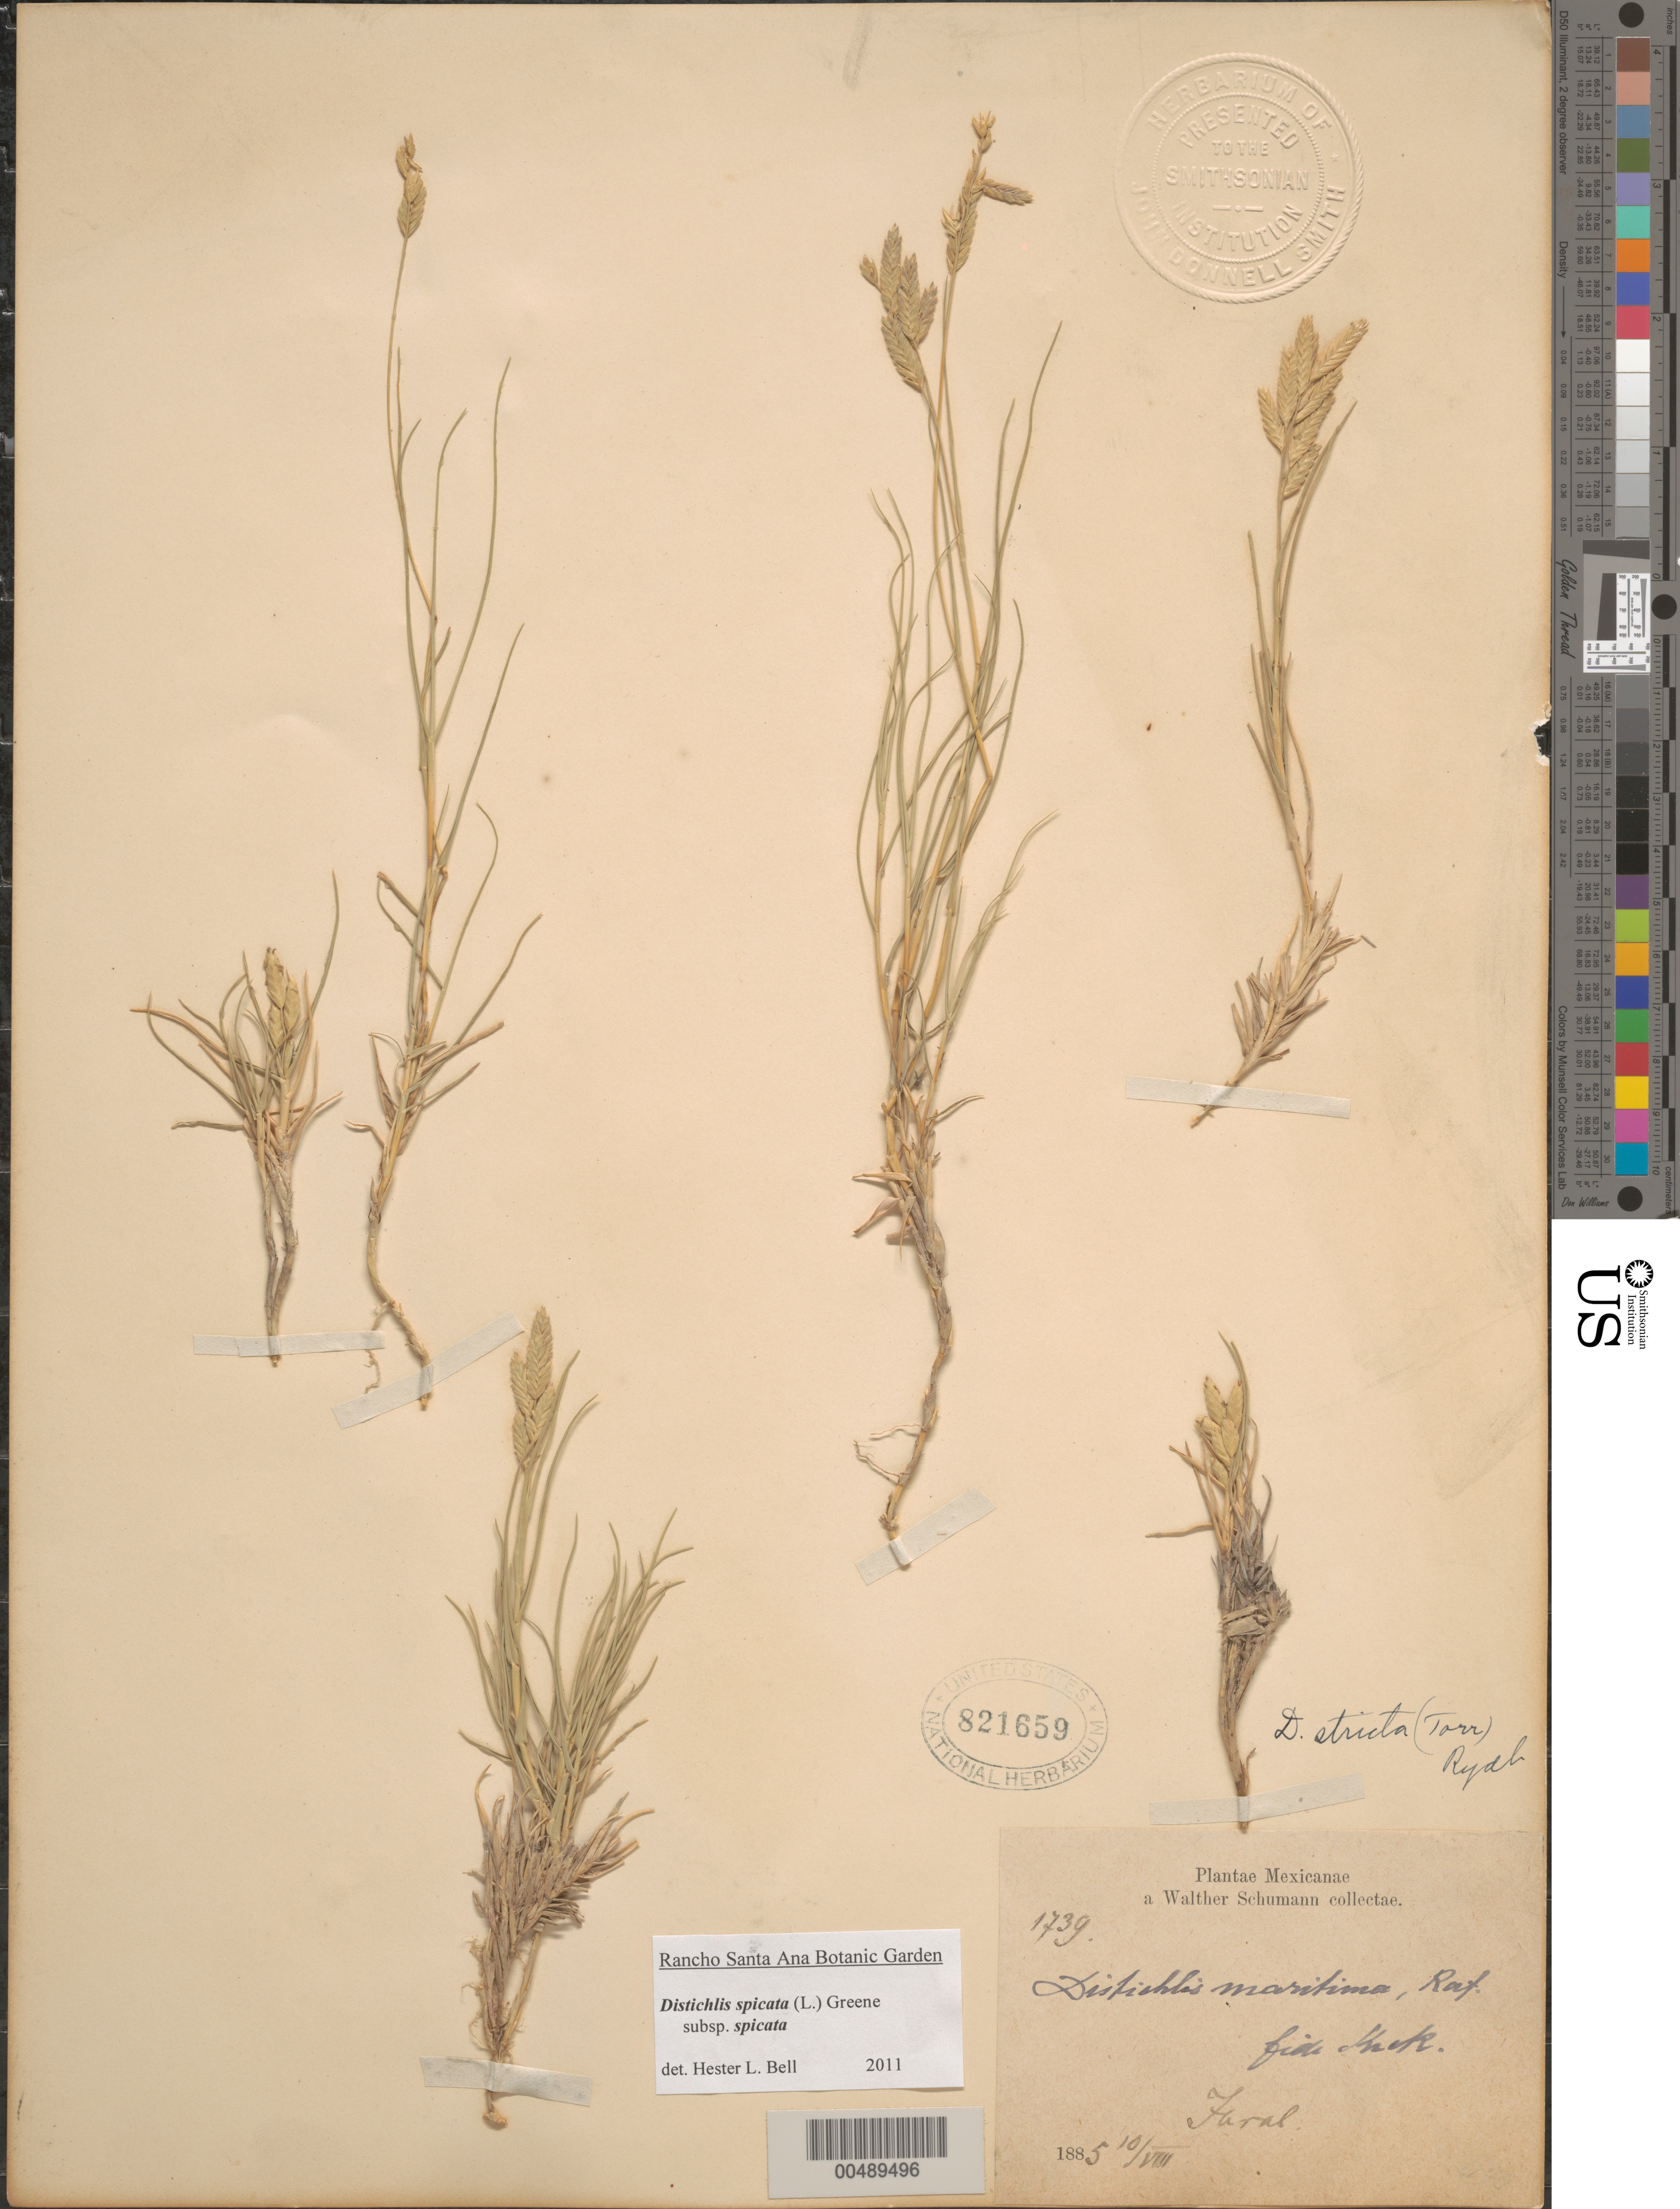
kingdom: Plantae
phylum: Tracheophyta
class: Liliopsida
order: Poales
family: Poaceae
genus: Distichlis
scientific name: Distichlis spicata subsp. spicata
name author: (L.) Greene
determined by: Bell, H. L.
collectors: W. Schumann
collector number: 1739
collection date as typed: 10 Aug 1885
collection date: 1885-08-10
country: Mexico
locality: Jaral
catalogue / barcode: US 821659